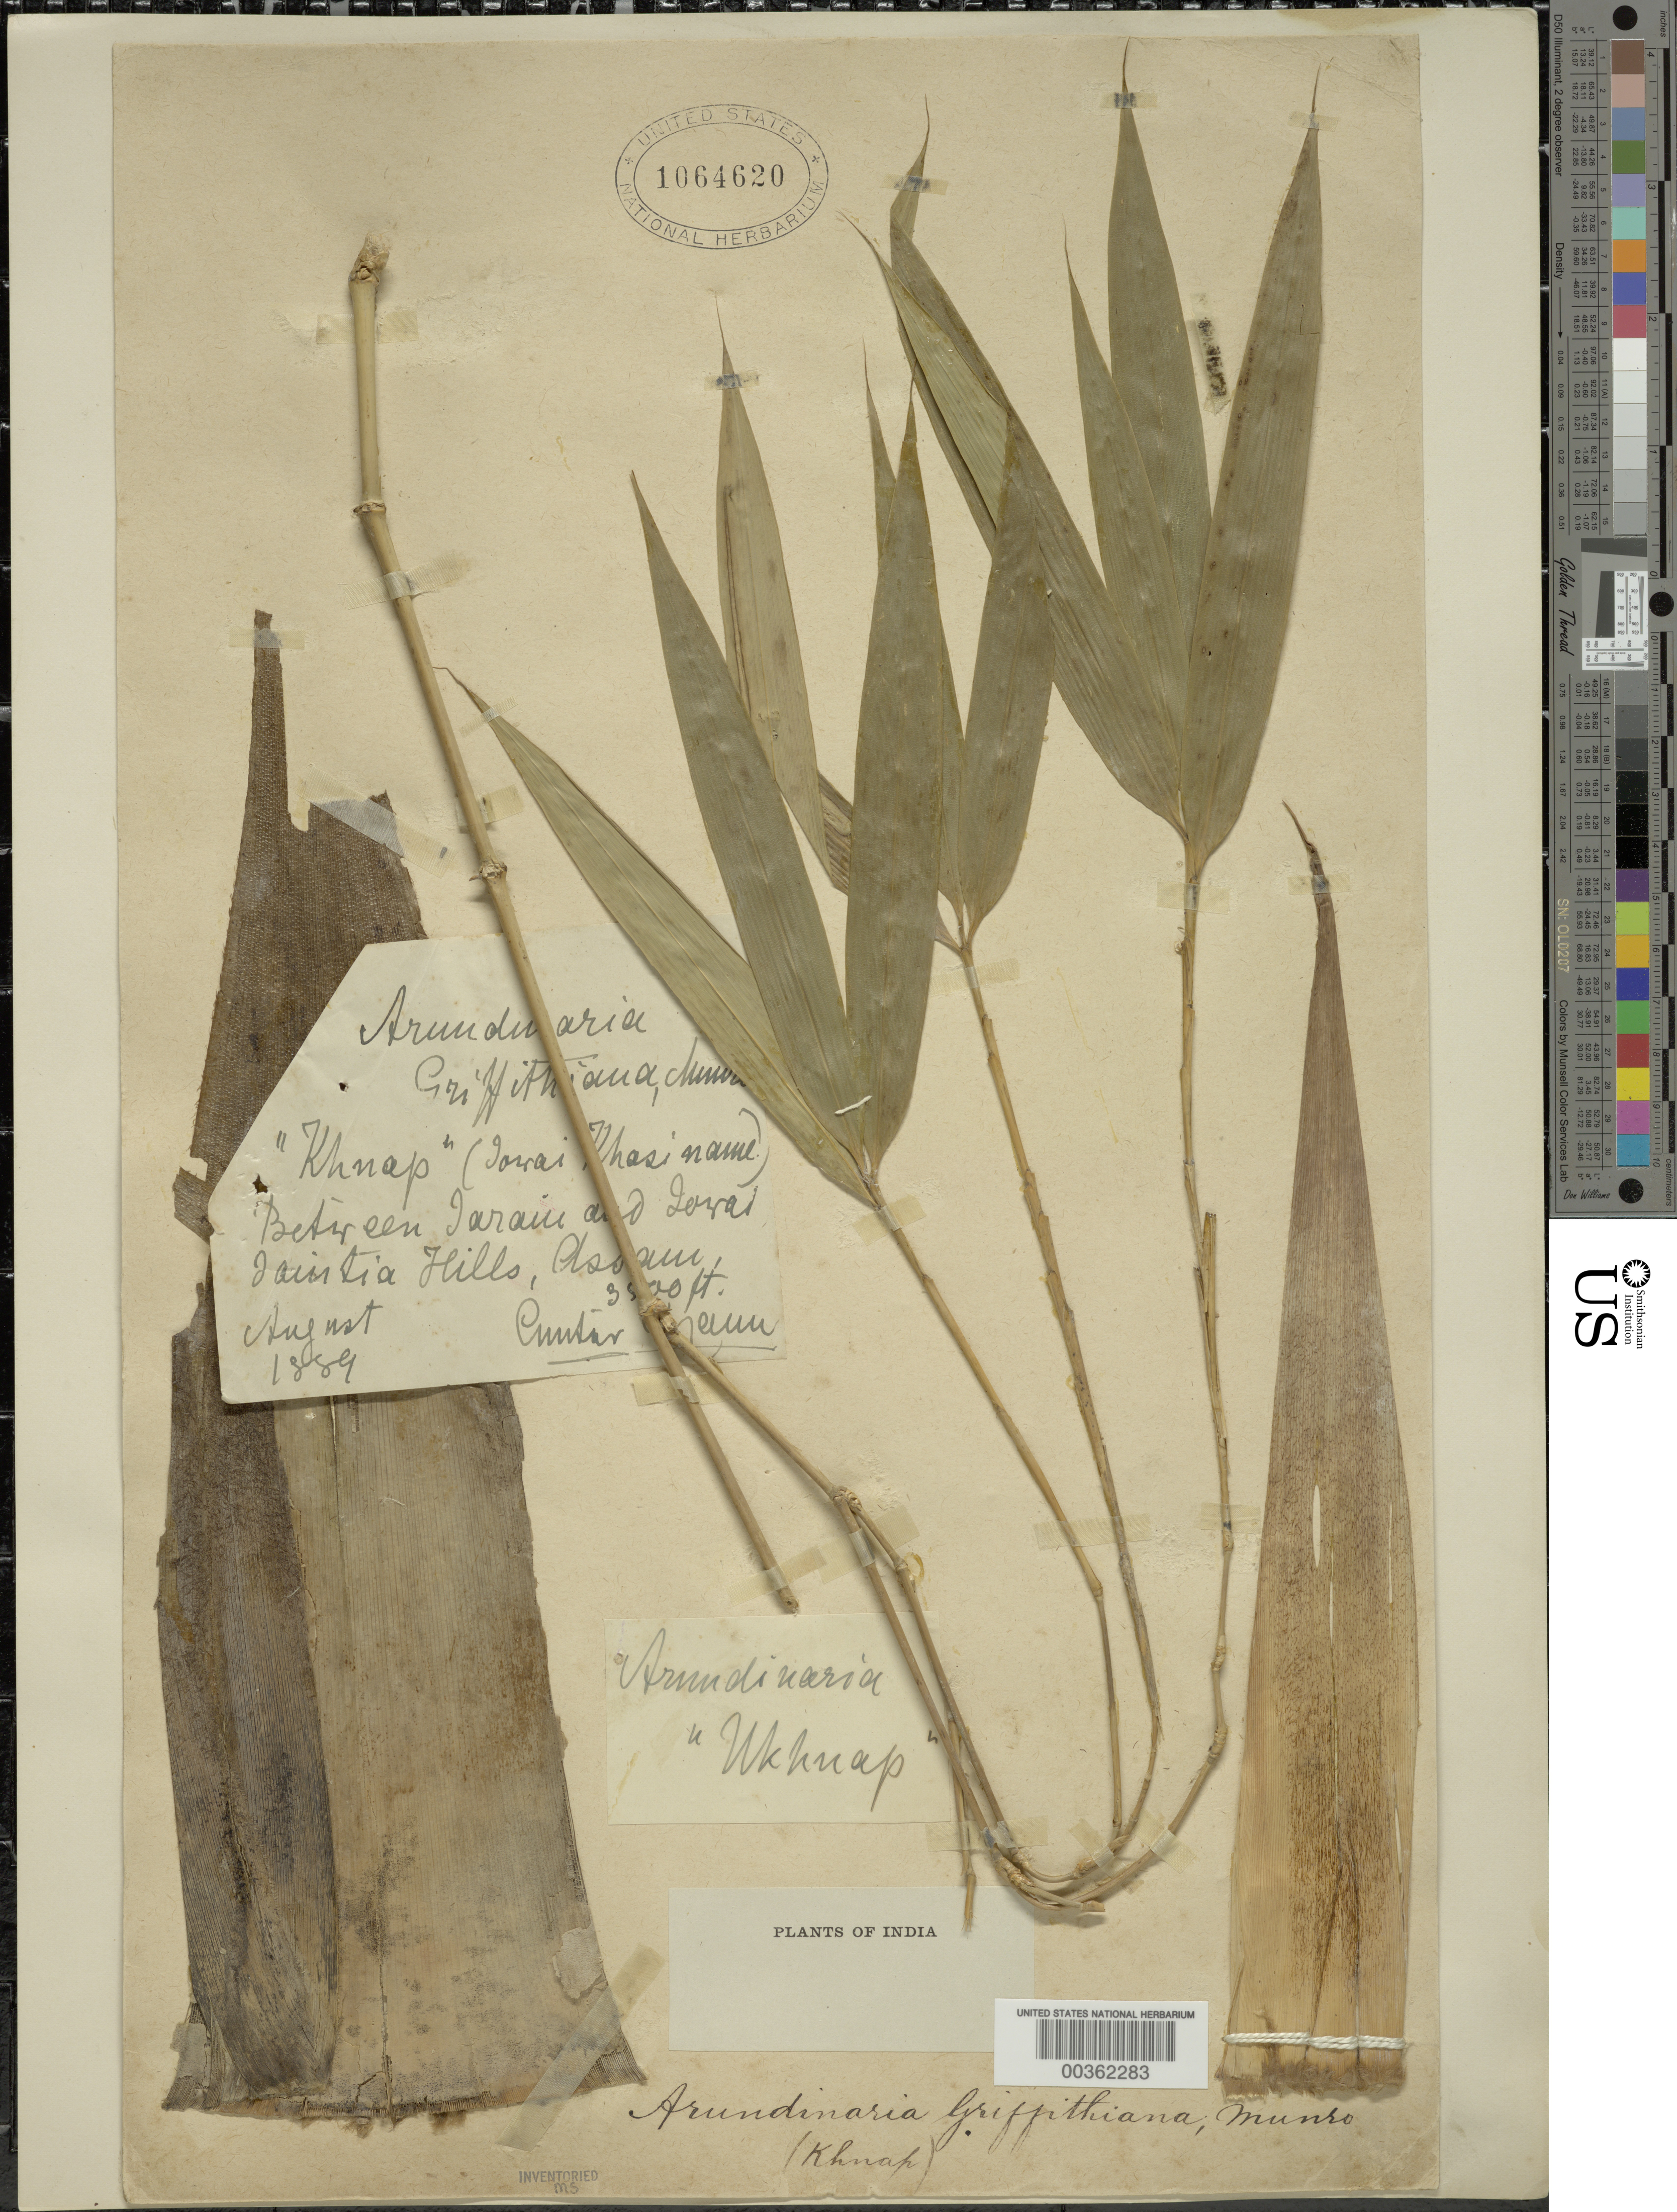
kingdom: Plantae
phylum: Tracheophyta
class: Liliopsida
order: Poales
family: Poaceae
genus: Chimonocalamus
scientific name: Chimonocalamus griffithianus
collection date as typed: Aug 1889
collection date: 1889-08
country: India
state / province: Assam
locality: Betireen iarain and iozai iaintia hills, assam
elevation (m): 1067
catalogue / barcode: US 1064620